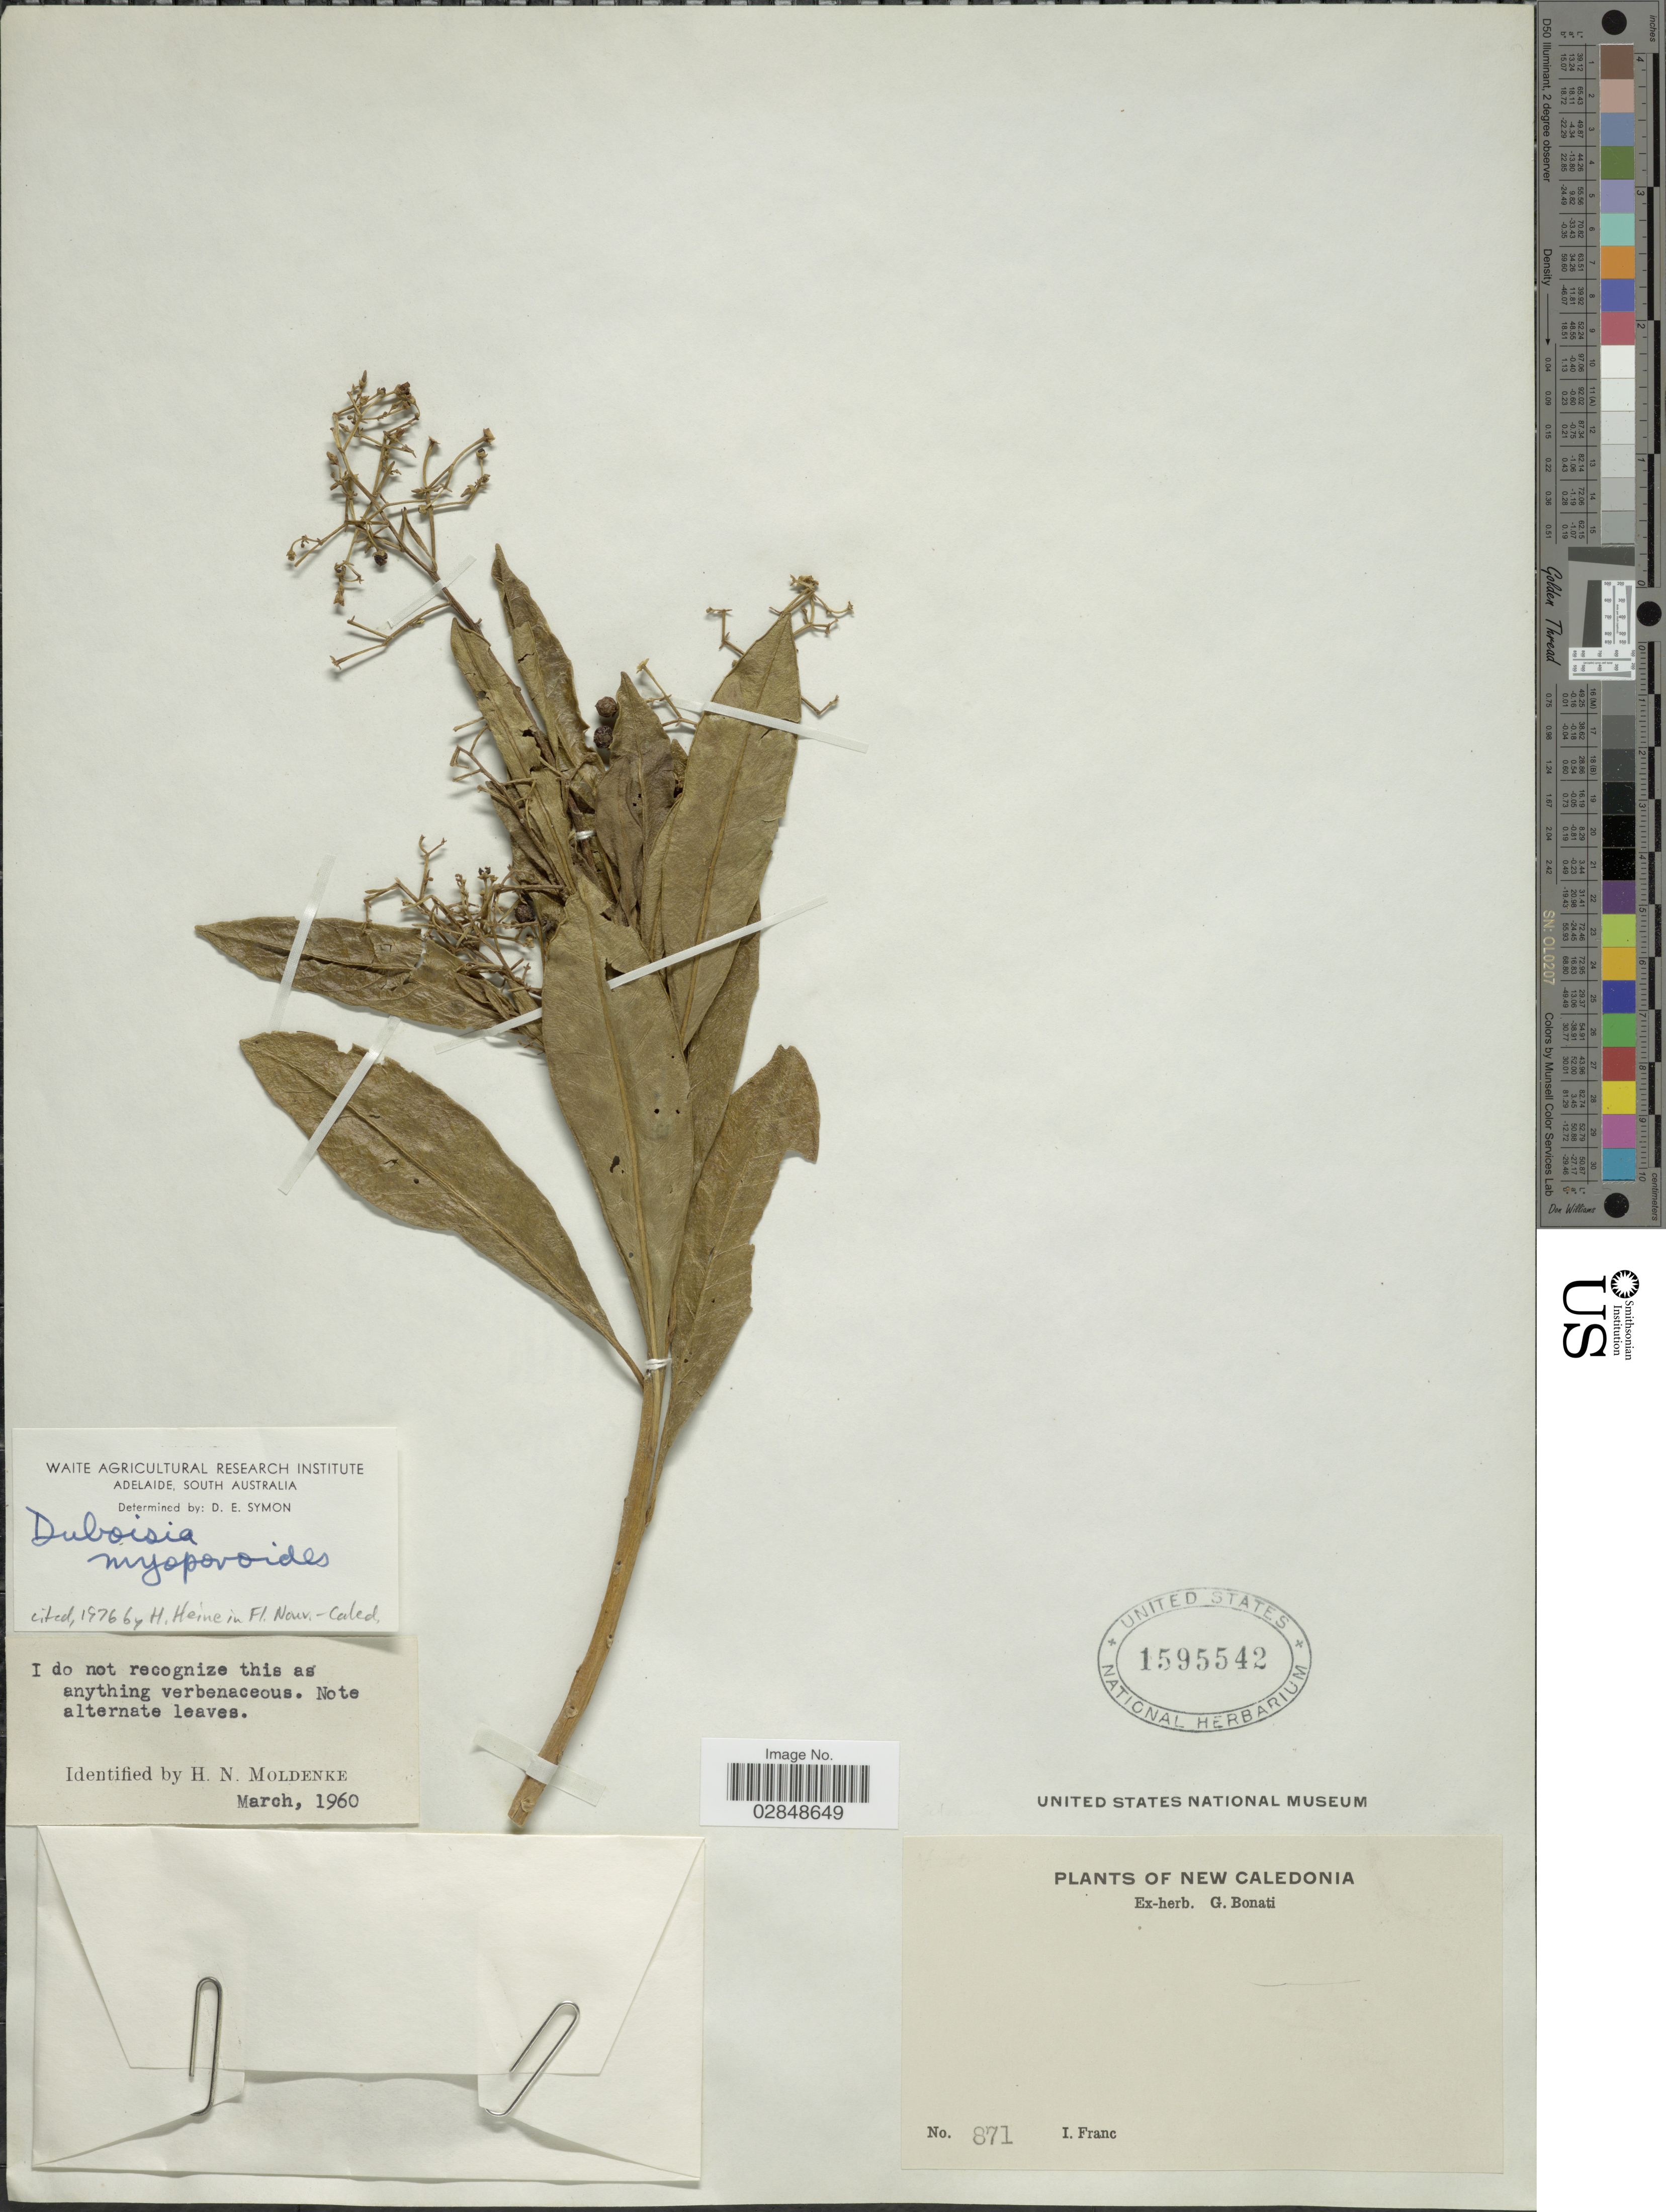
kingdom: Plantae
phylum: Tracheophyta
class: Magnoliopsida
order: Solanales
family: Solanaceae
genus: Duboisia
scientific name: Duboisia myoporoides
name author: R. Br.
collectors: I. Franc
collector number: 871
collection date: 1960-03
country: New Caledonia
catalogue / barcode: US 1595542